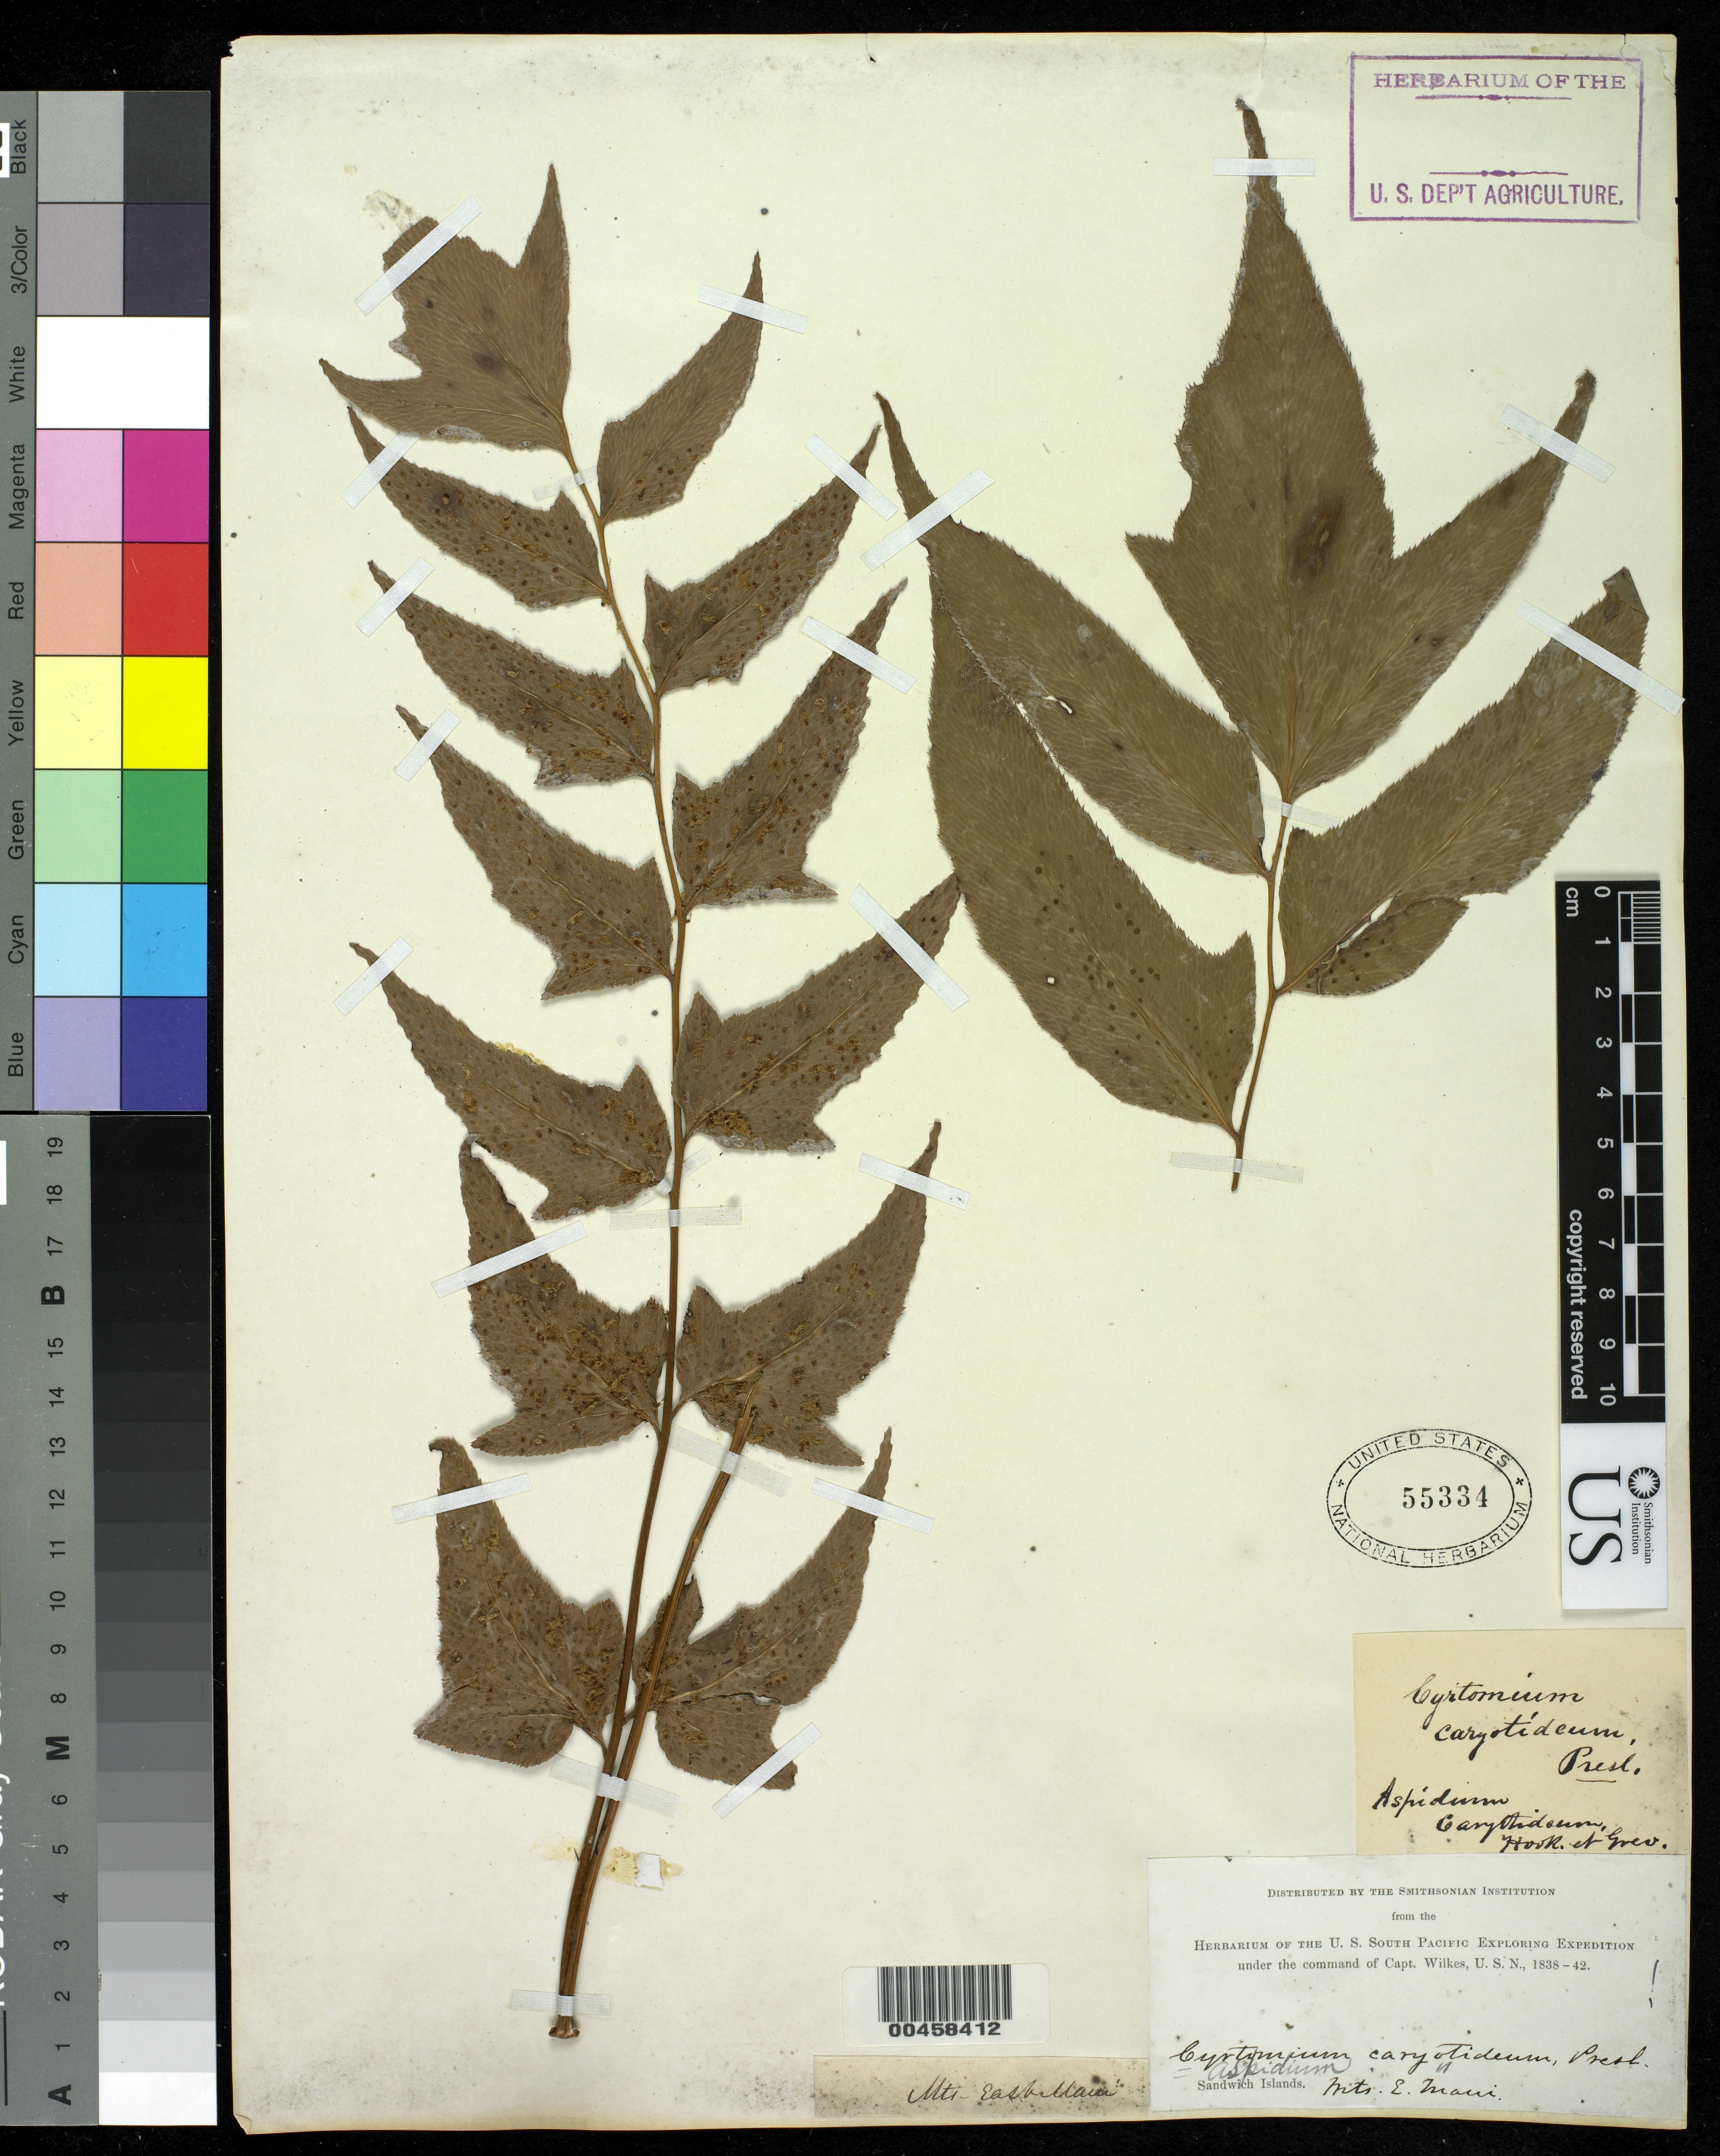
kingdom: Plantae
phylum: Tracheophyta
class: Polypodiopsida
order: Polypodiales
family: Dryopteridaceae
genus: Cyrtomium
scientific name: Cyrtomium caryotideum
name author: (Wall. ex Hook. & Grev.) C. Presl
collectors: Wilkes Explor. Exped.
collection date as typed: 1838 to -- --- 1842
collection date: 1838/1842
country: United States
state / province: Hawaii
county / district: Maui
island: Maui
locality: Mountains, E Maui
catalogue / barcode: US 55334